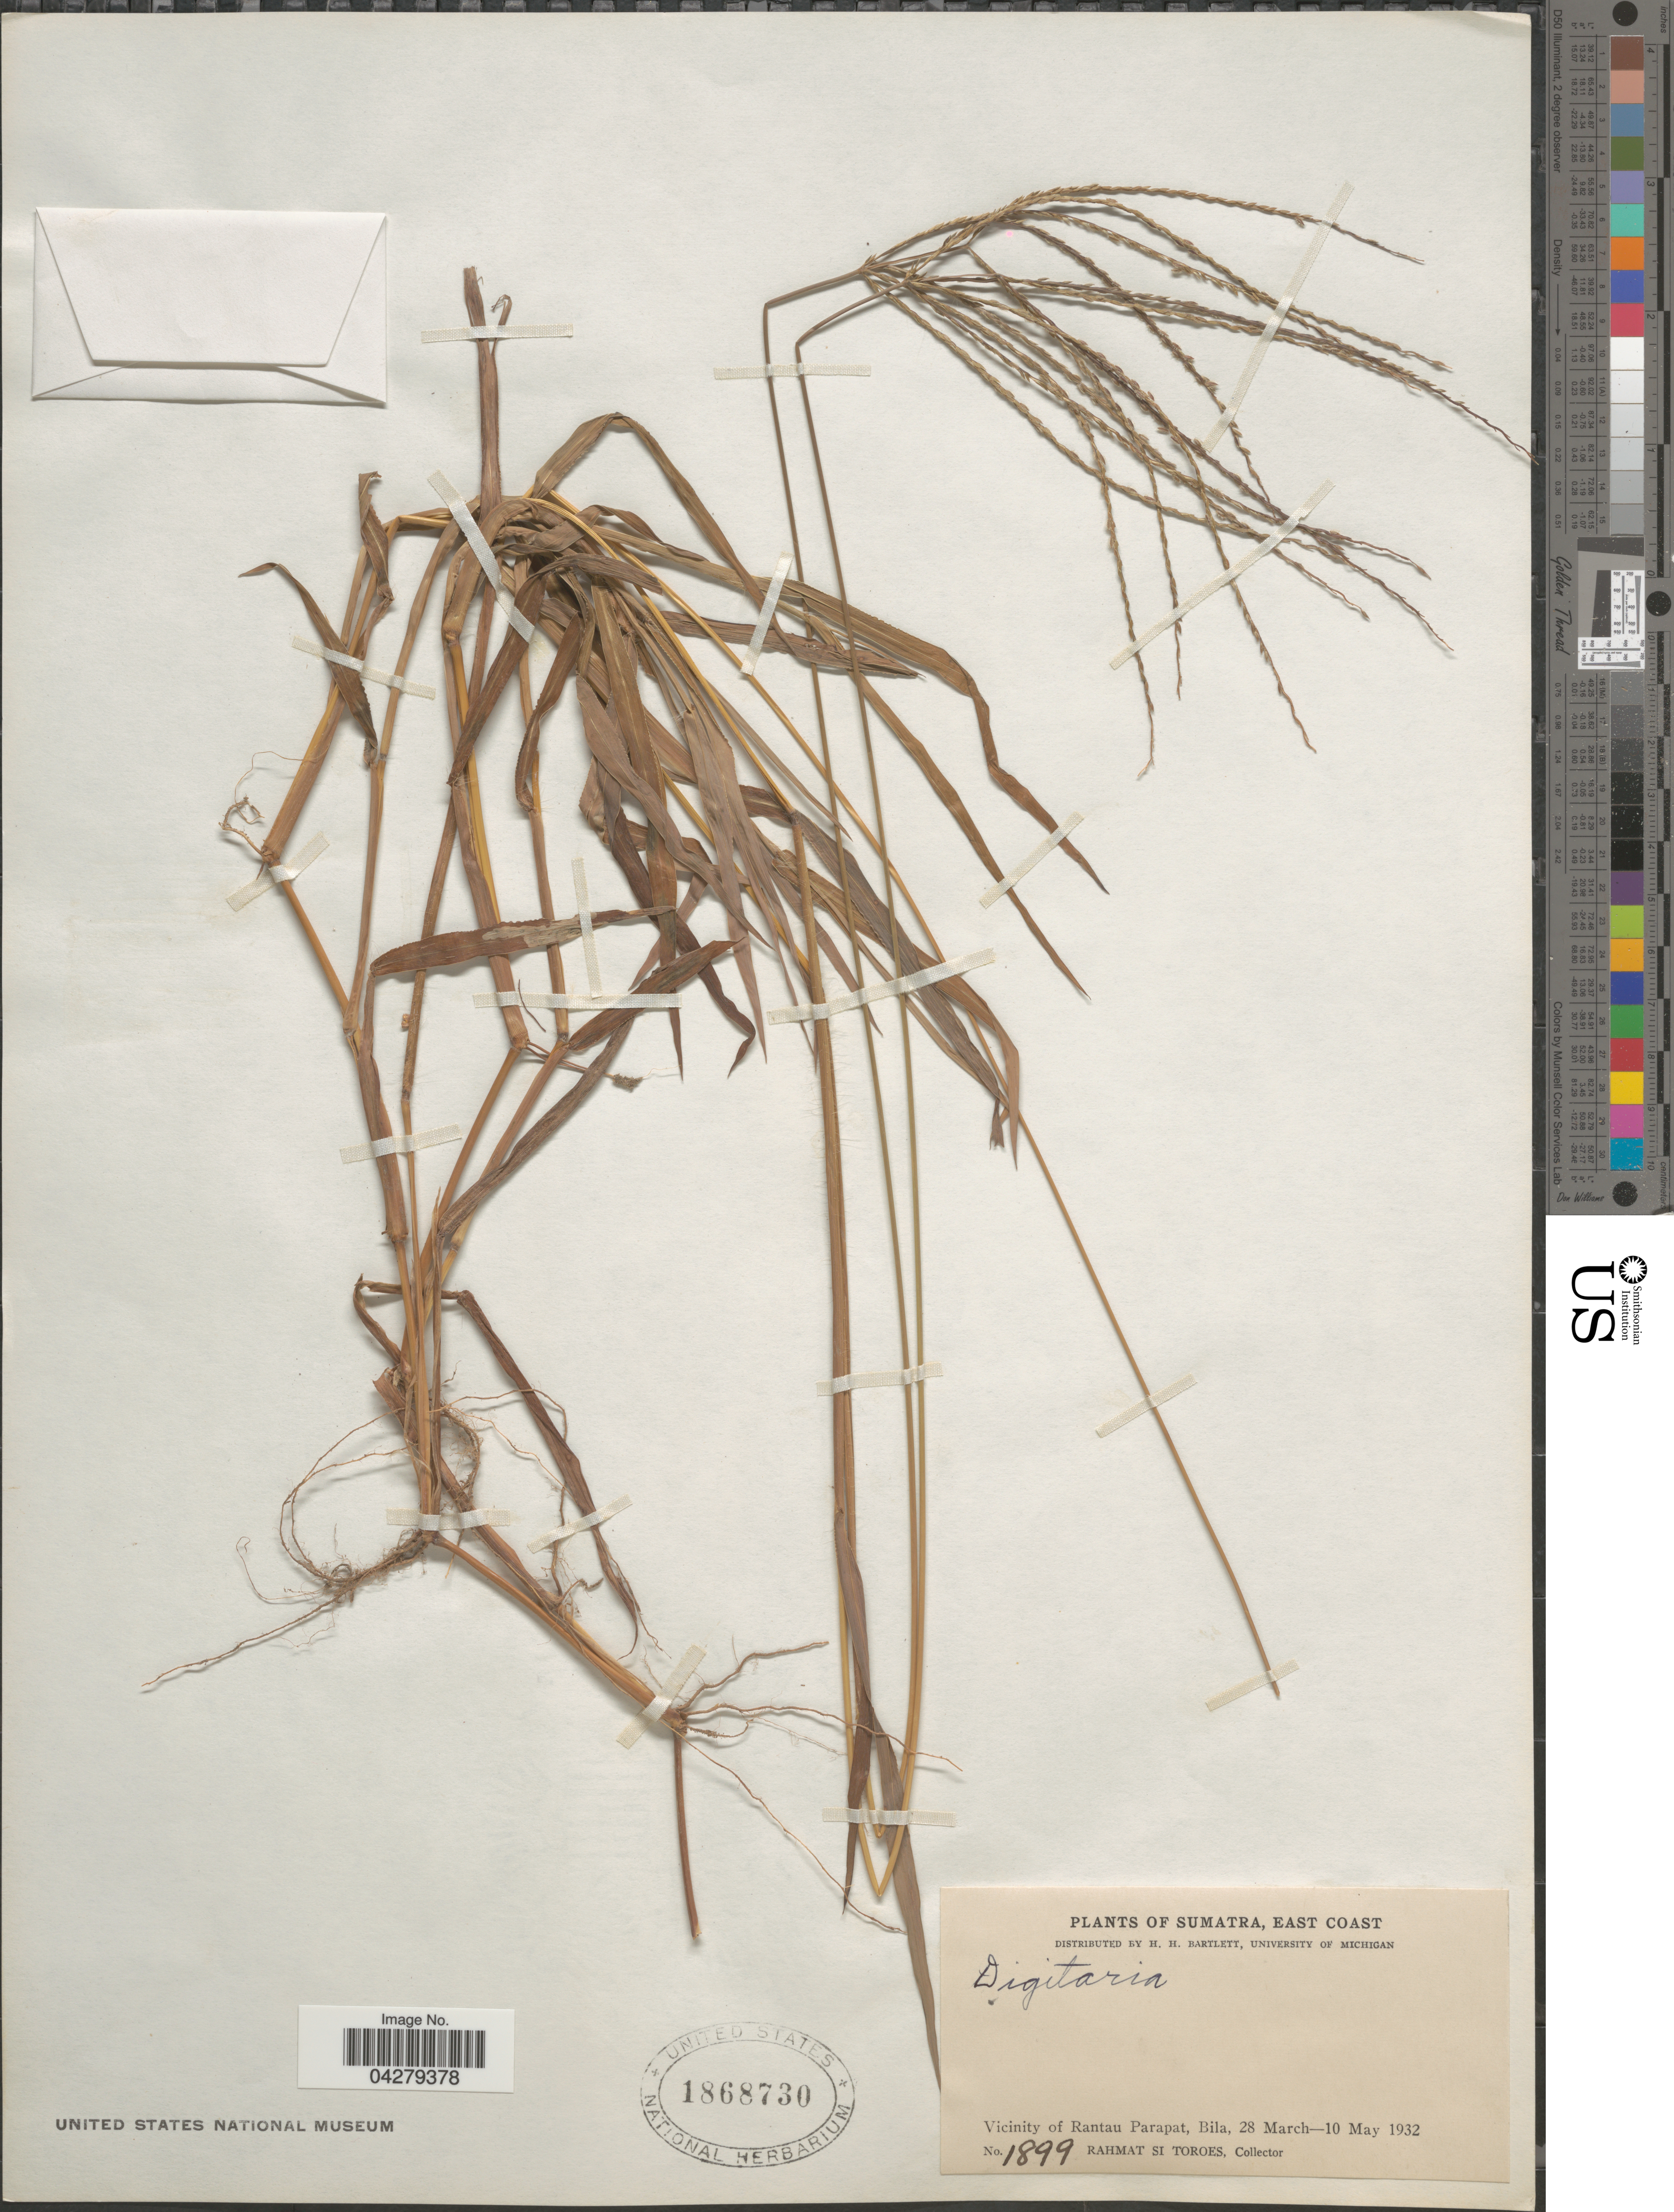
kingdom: Plantae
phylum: Tracheophyta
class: Liliopsida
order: Poales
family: Poaceae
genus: Digitaria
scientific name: Digitaria sp.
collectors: Rahmat Si Boeea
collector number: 1899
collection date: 1932-03-28/1932-05-10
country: Indonesia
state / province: Sumatra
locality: East Coast. Vicinity of Rantau Parapat, Bila.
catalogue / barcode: US 1868730